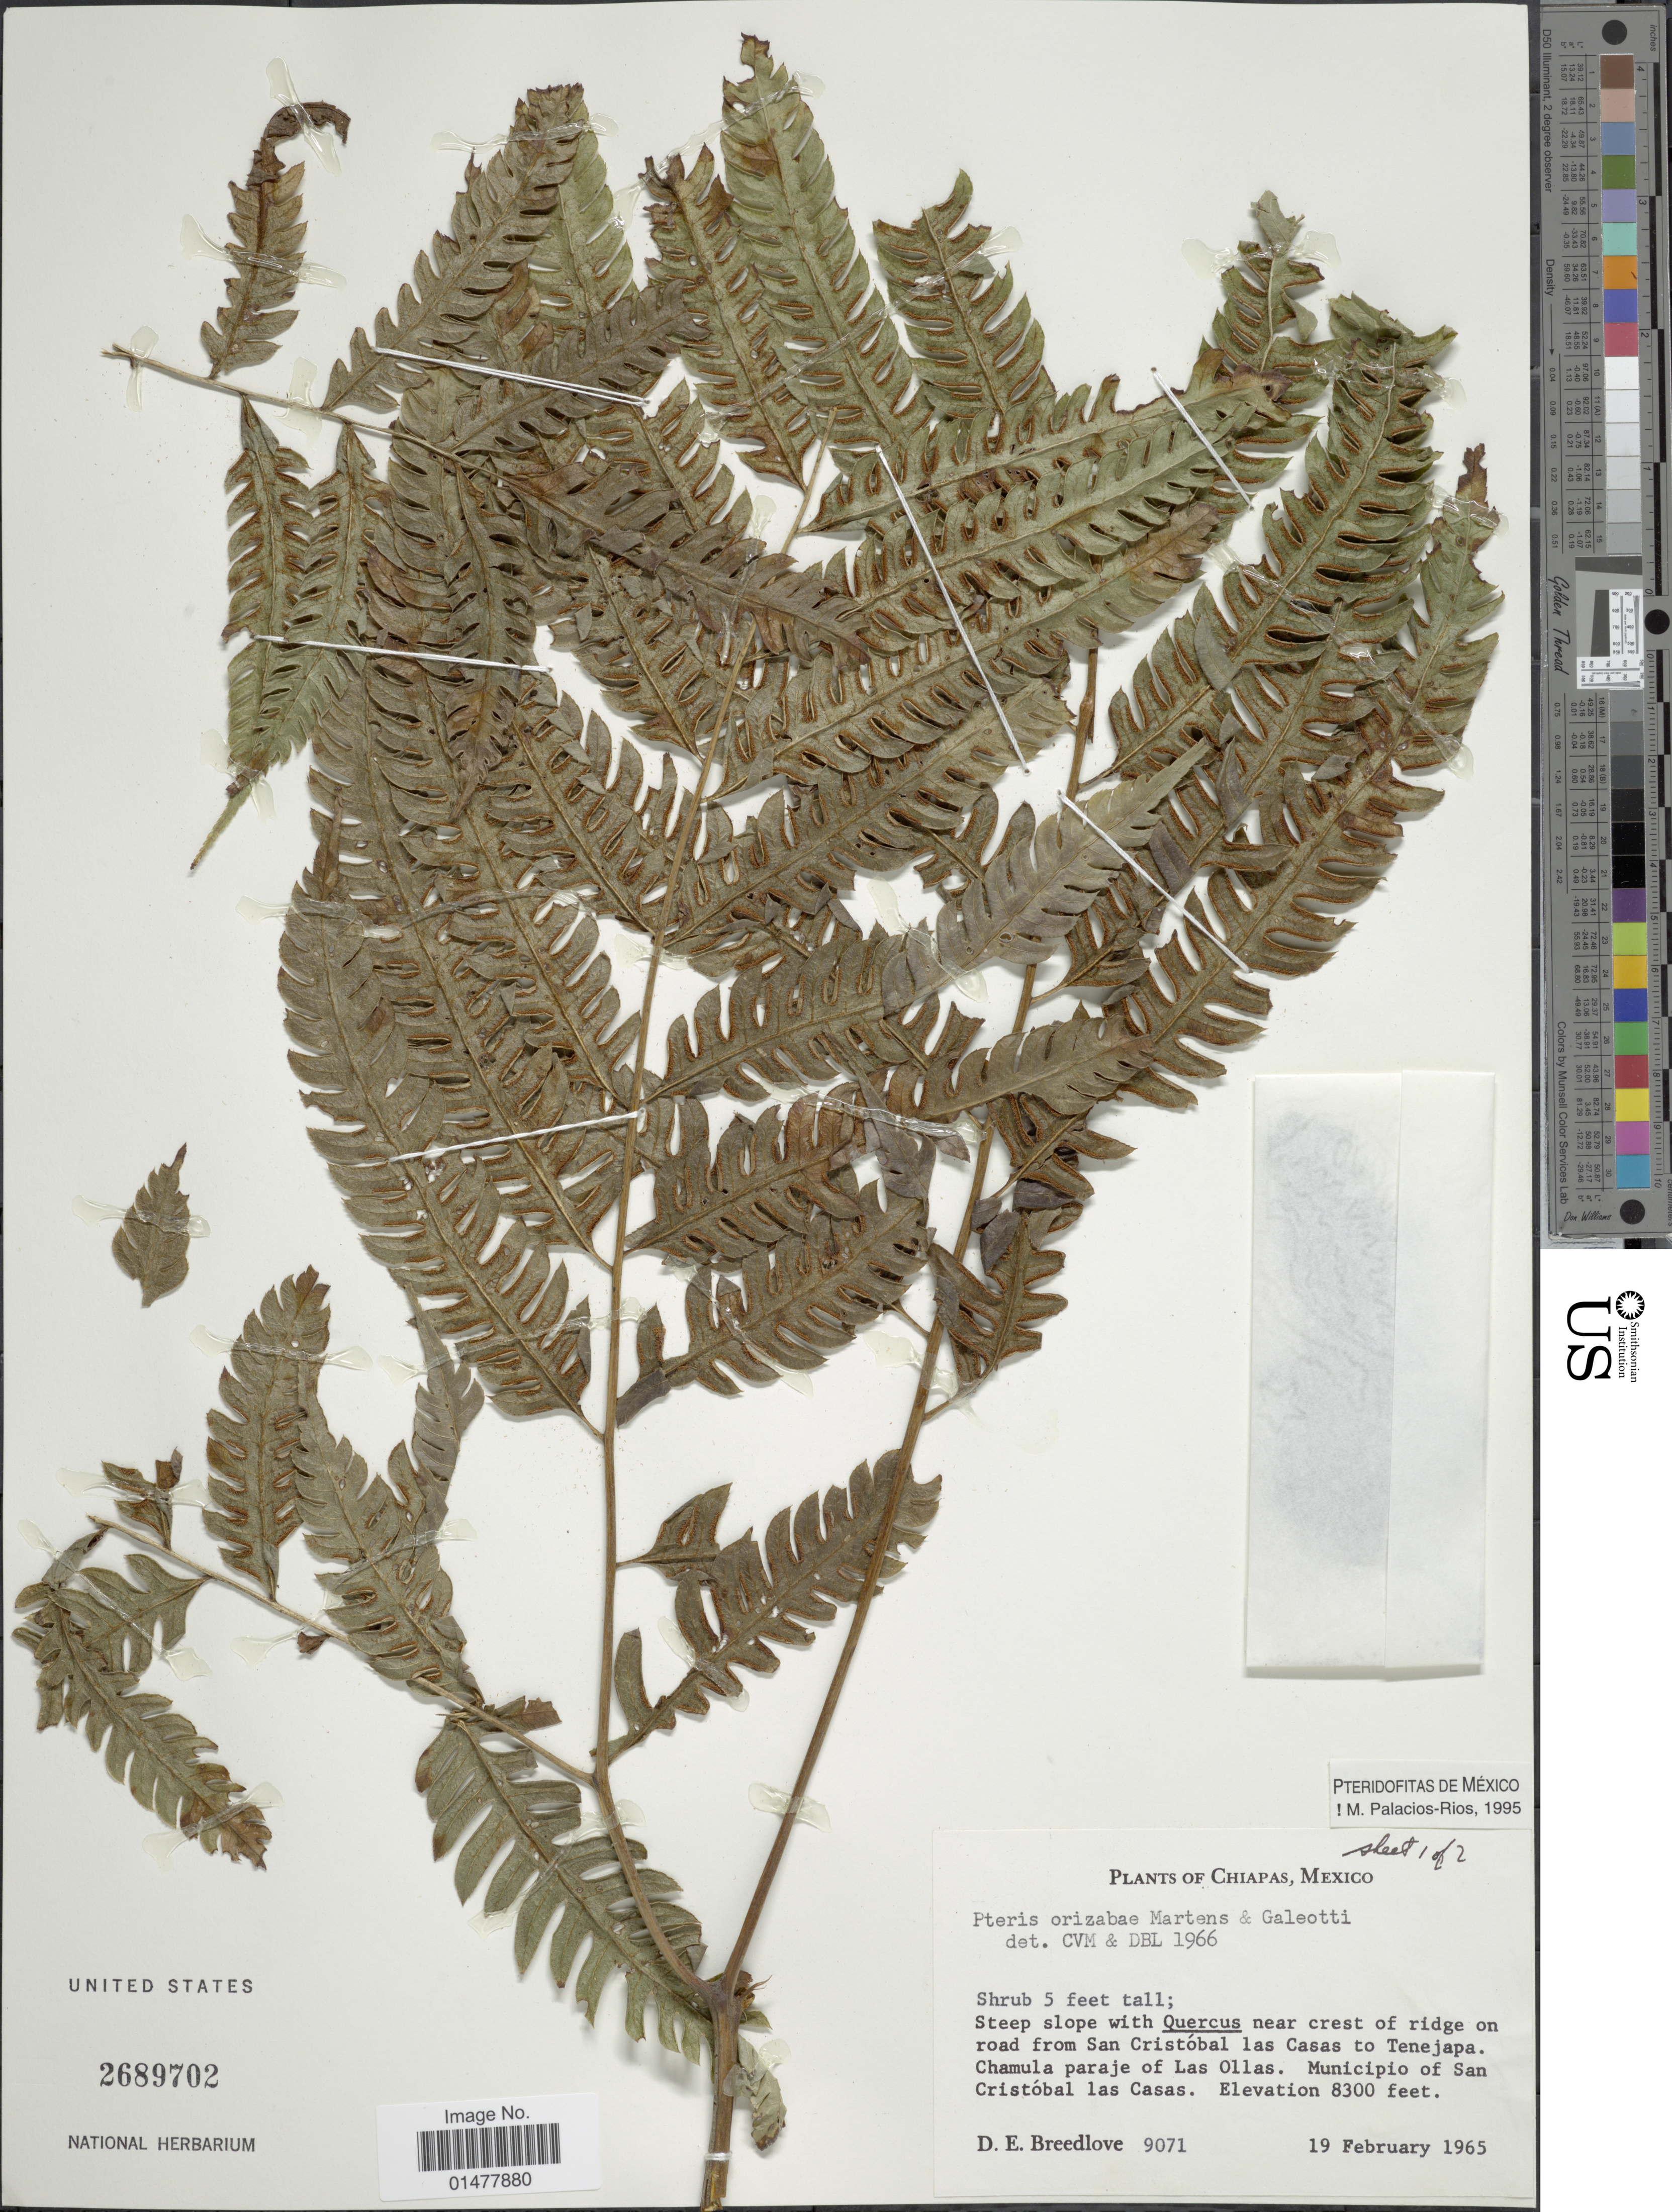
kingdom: Plantae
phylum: Tracheophyta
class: Polypodiopsida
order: Polypodiales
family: Pteridaceae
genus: Pteris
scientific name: Pteris orizabae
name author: M. Martens & Galeotti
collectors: D. E. Breedlove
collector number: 9071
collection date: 1965-02-19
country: Mexico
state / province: Chiapas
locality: Plants of Chiapas, Mexico, near crest of ridge on road from San Cristobal las Casas to TEnejapa, Chamula paraje of Las Ollas, Municipio of San Cristobal las Casas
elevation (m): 2530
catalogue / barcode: US 2689702